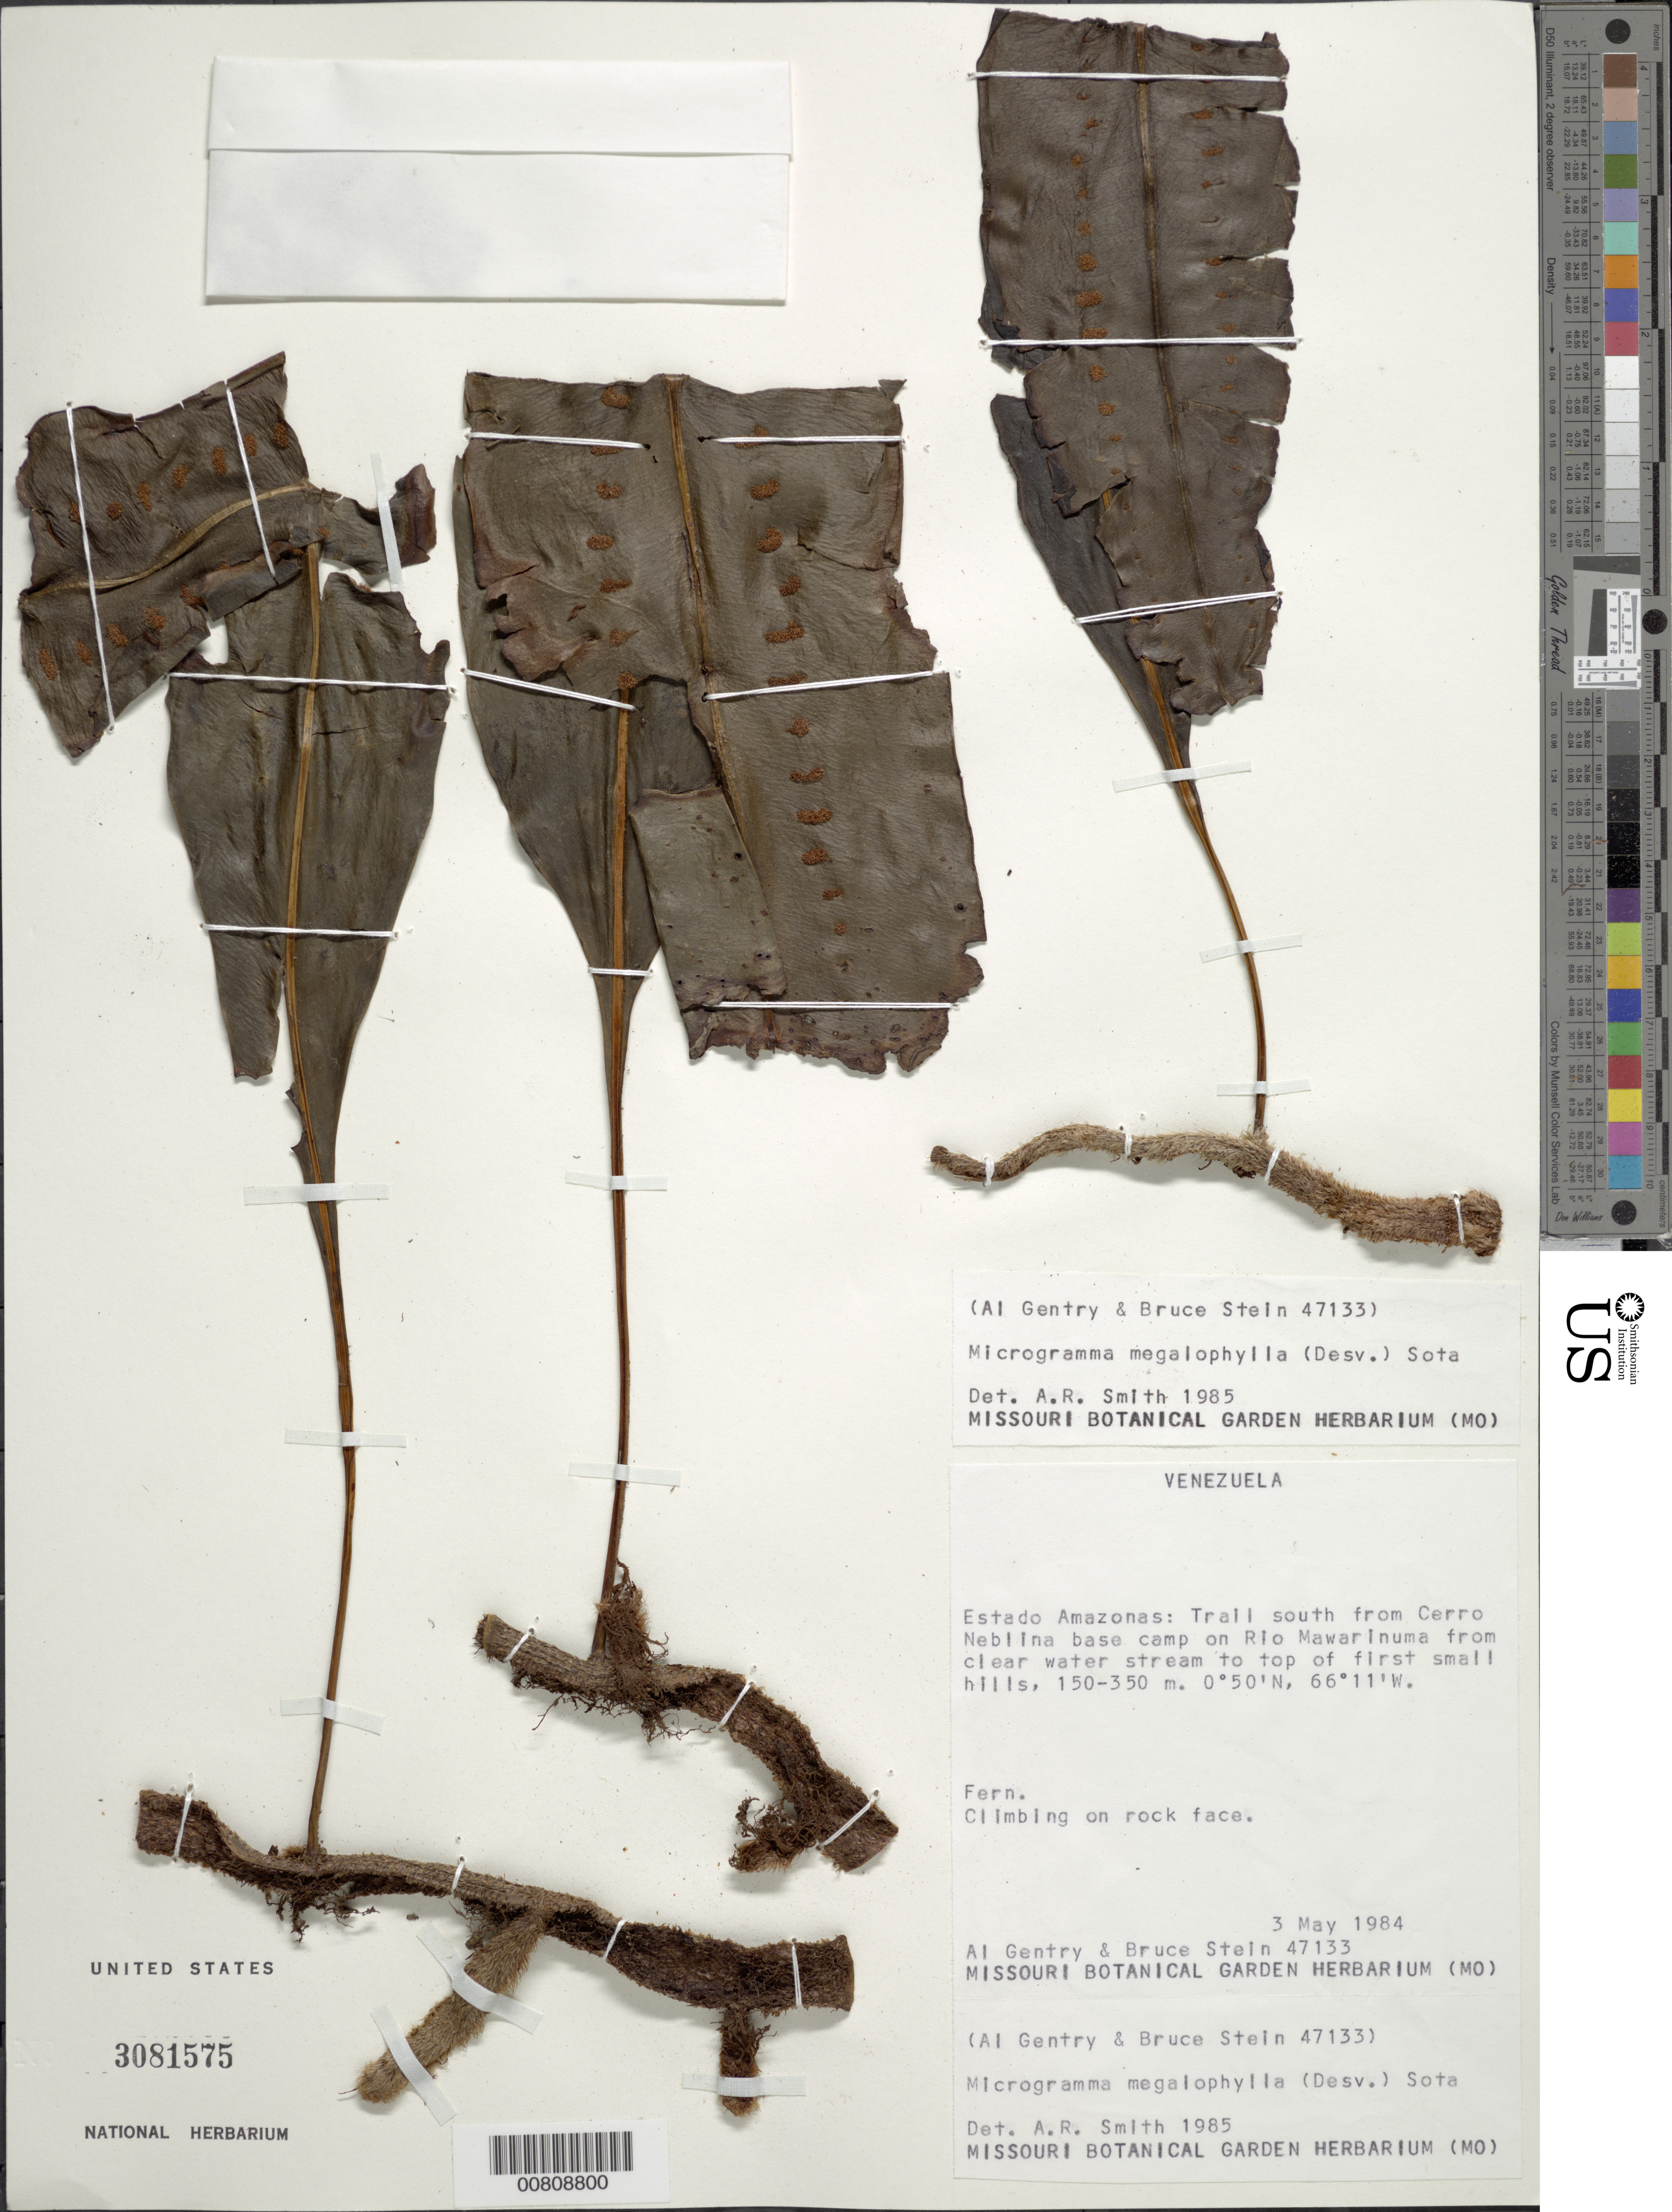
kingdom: Plantae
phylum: Tracheophyta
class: Polypodiopsida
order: Polypodiales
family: Polypodiaceae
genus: Microgramma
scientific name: Microgramma megalophylla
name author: (Desv.) de la Sota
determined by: Smith, Alan R., (UC)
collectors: A. H. Gentry & B. Stein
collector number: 47133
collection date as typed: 3-May-84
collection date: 1984-05-03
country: Venezuela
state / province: Amazonas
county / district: Río Negro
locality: Cerro de La Neblina, base camp along Río Mawarinuma, trail south from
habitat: On rock face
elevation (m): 150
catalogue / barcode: US 3081575